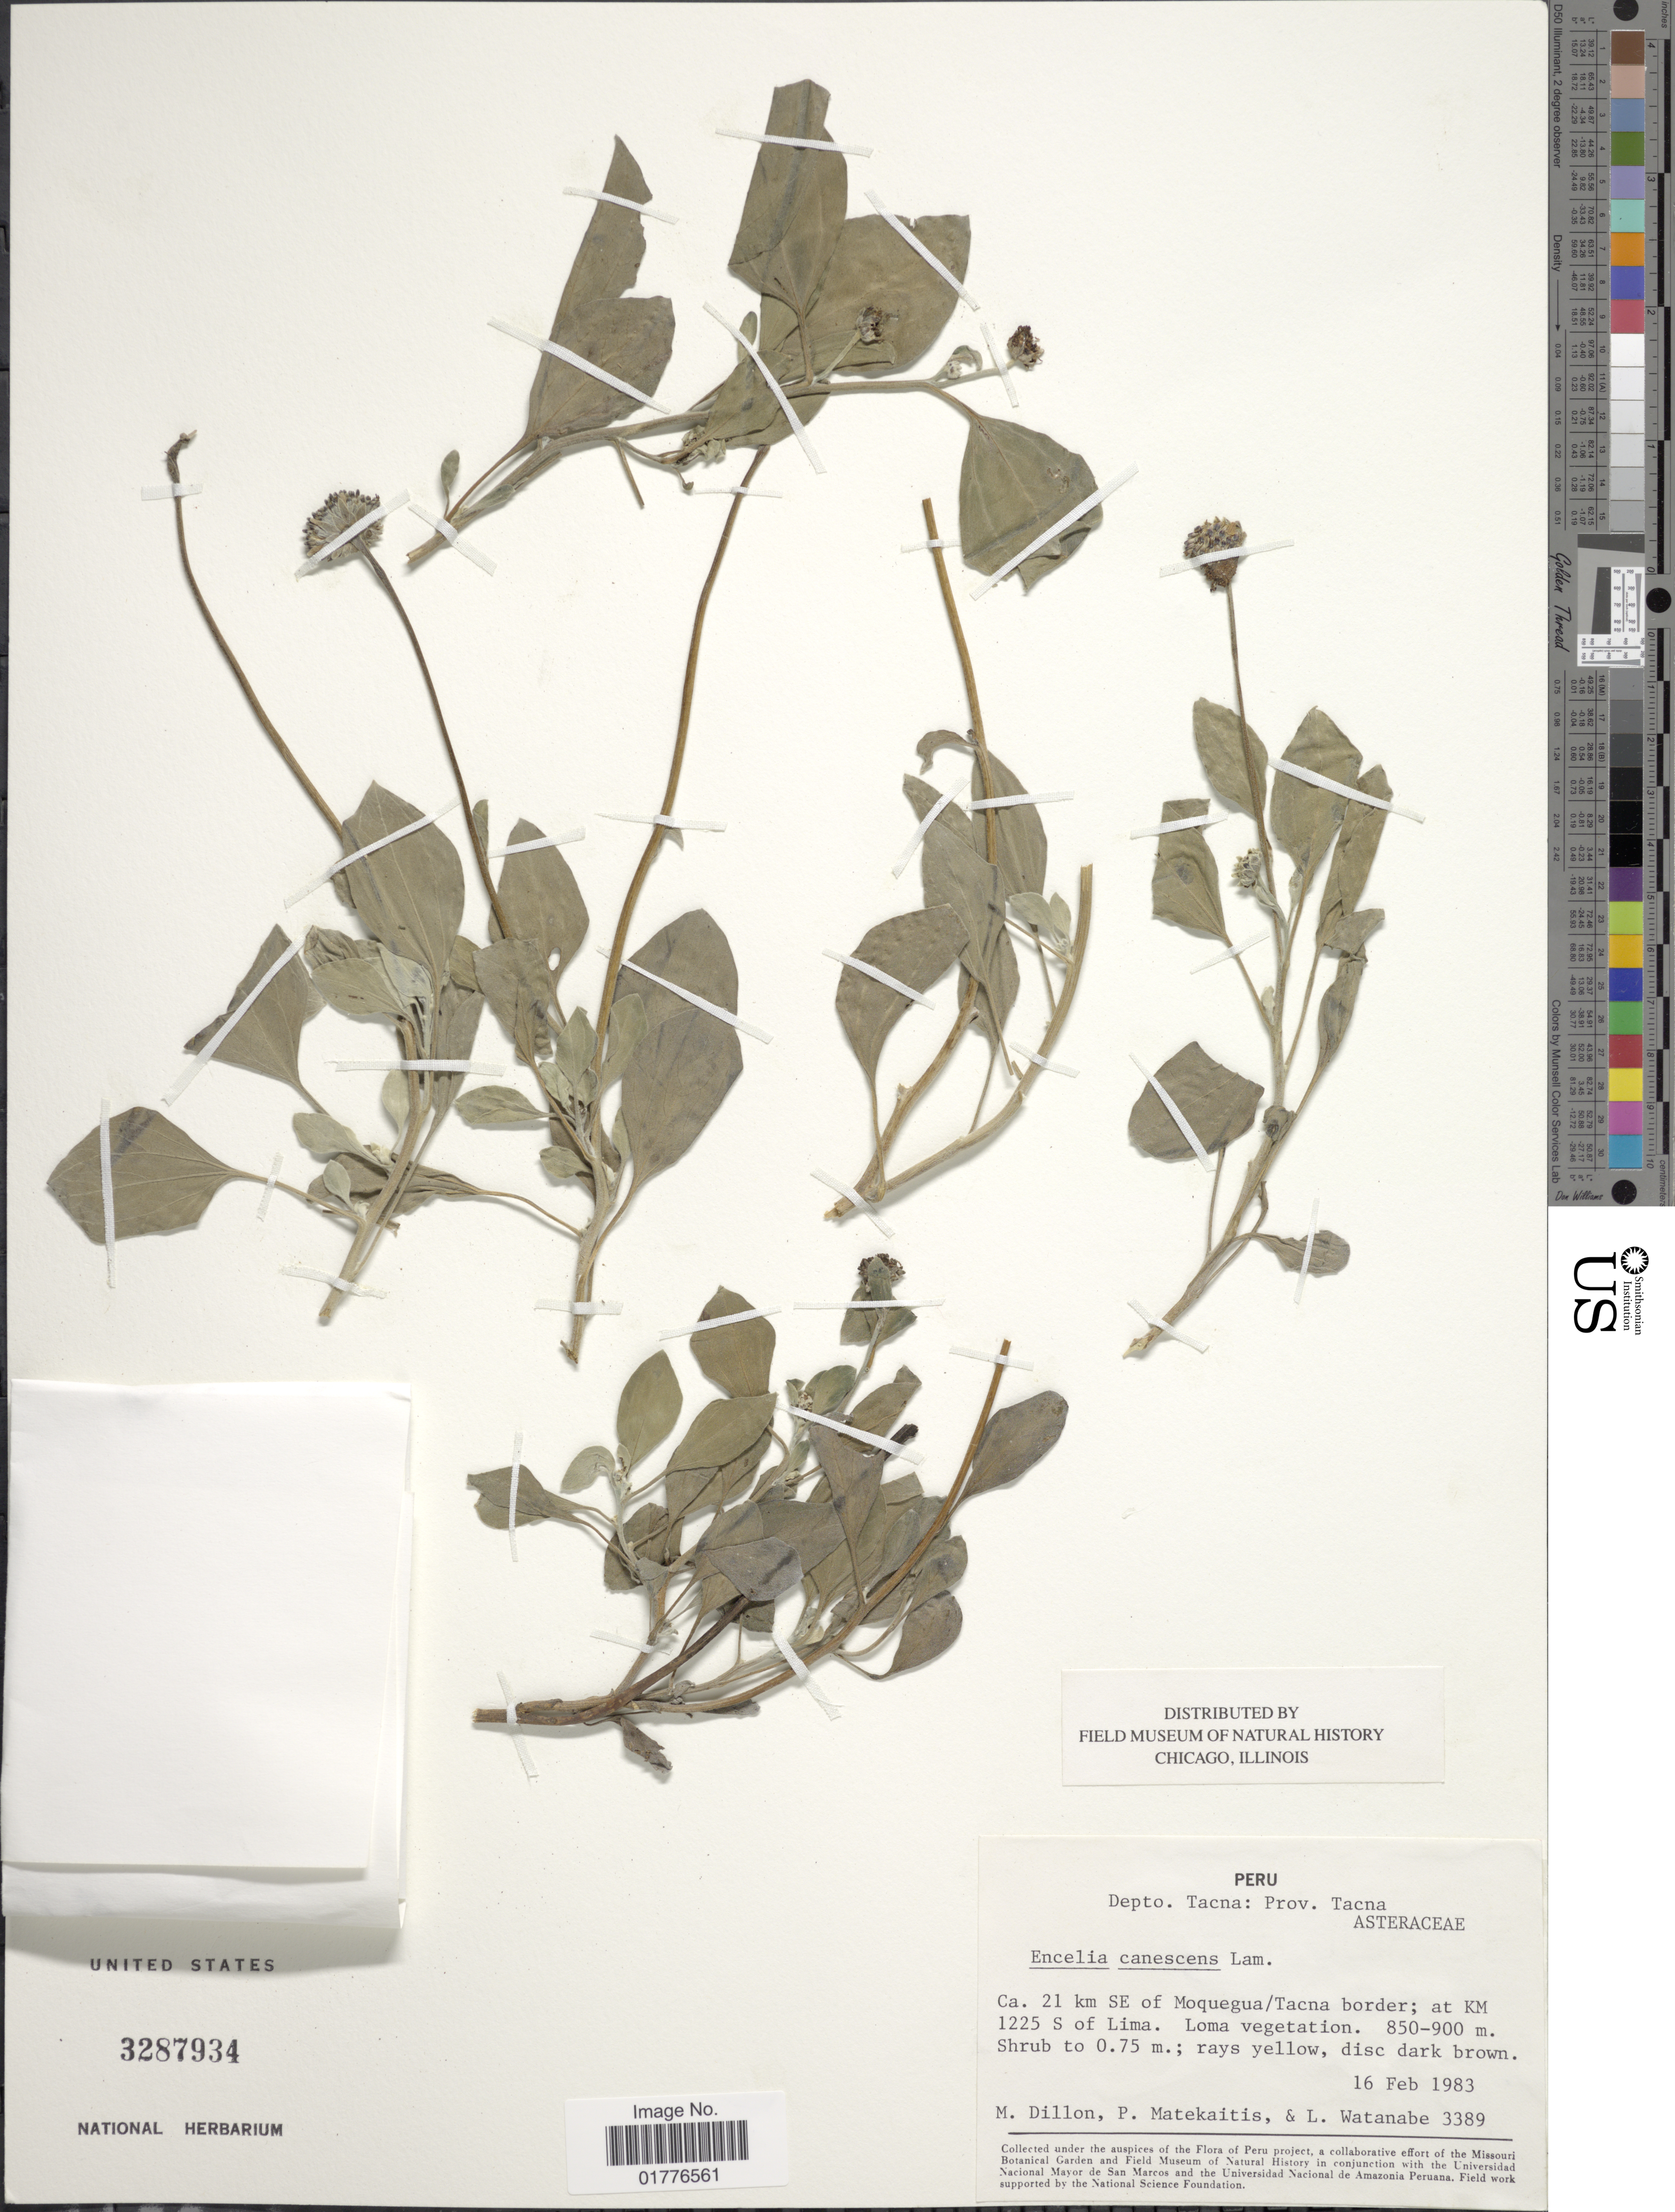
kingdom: Plantae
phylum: Tracheophyta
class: Magnoliopsida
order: Asterales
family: Asteraceae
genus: Encelia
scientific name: Encelia canescens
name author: Lam.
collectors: M. O. Dillon, P. Matekaitis & L. Watanabe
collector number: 3389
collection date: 1983-02-16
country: Peru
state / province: Tacna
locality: Prov. Tacna. Ca. 21 km SE of Moquegua/Tacna border; at KM 1225 S of Lima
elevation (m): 850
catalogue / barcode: US 3287934